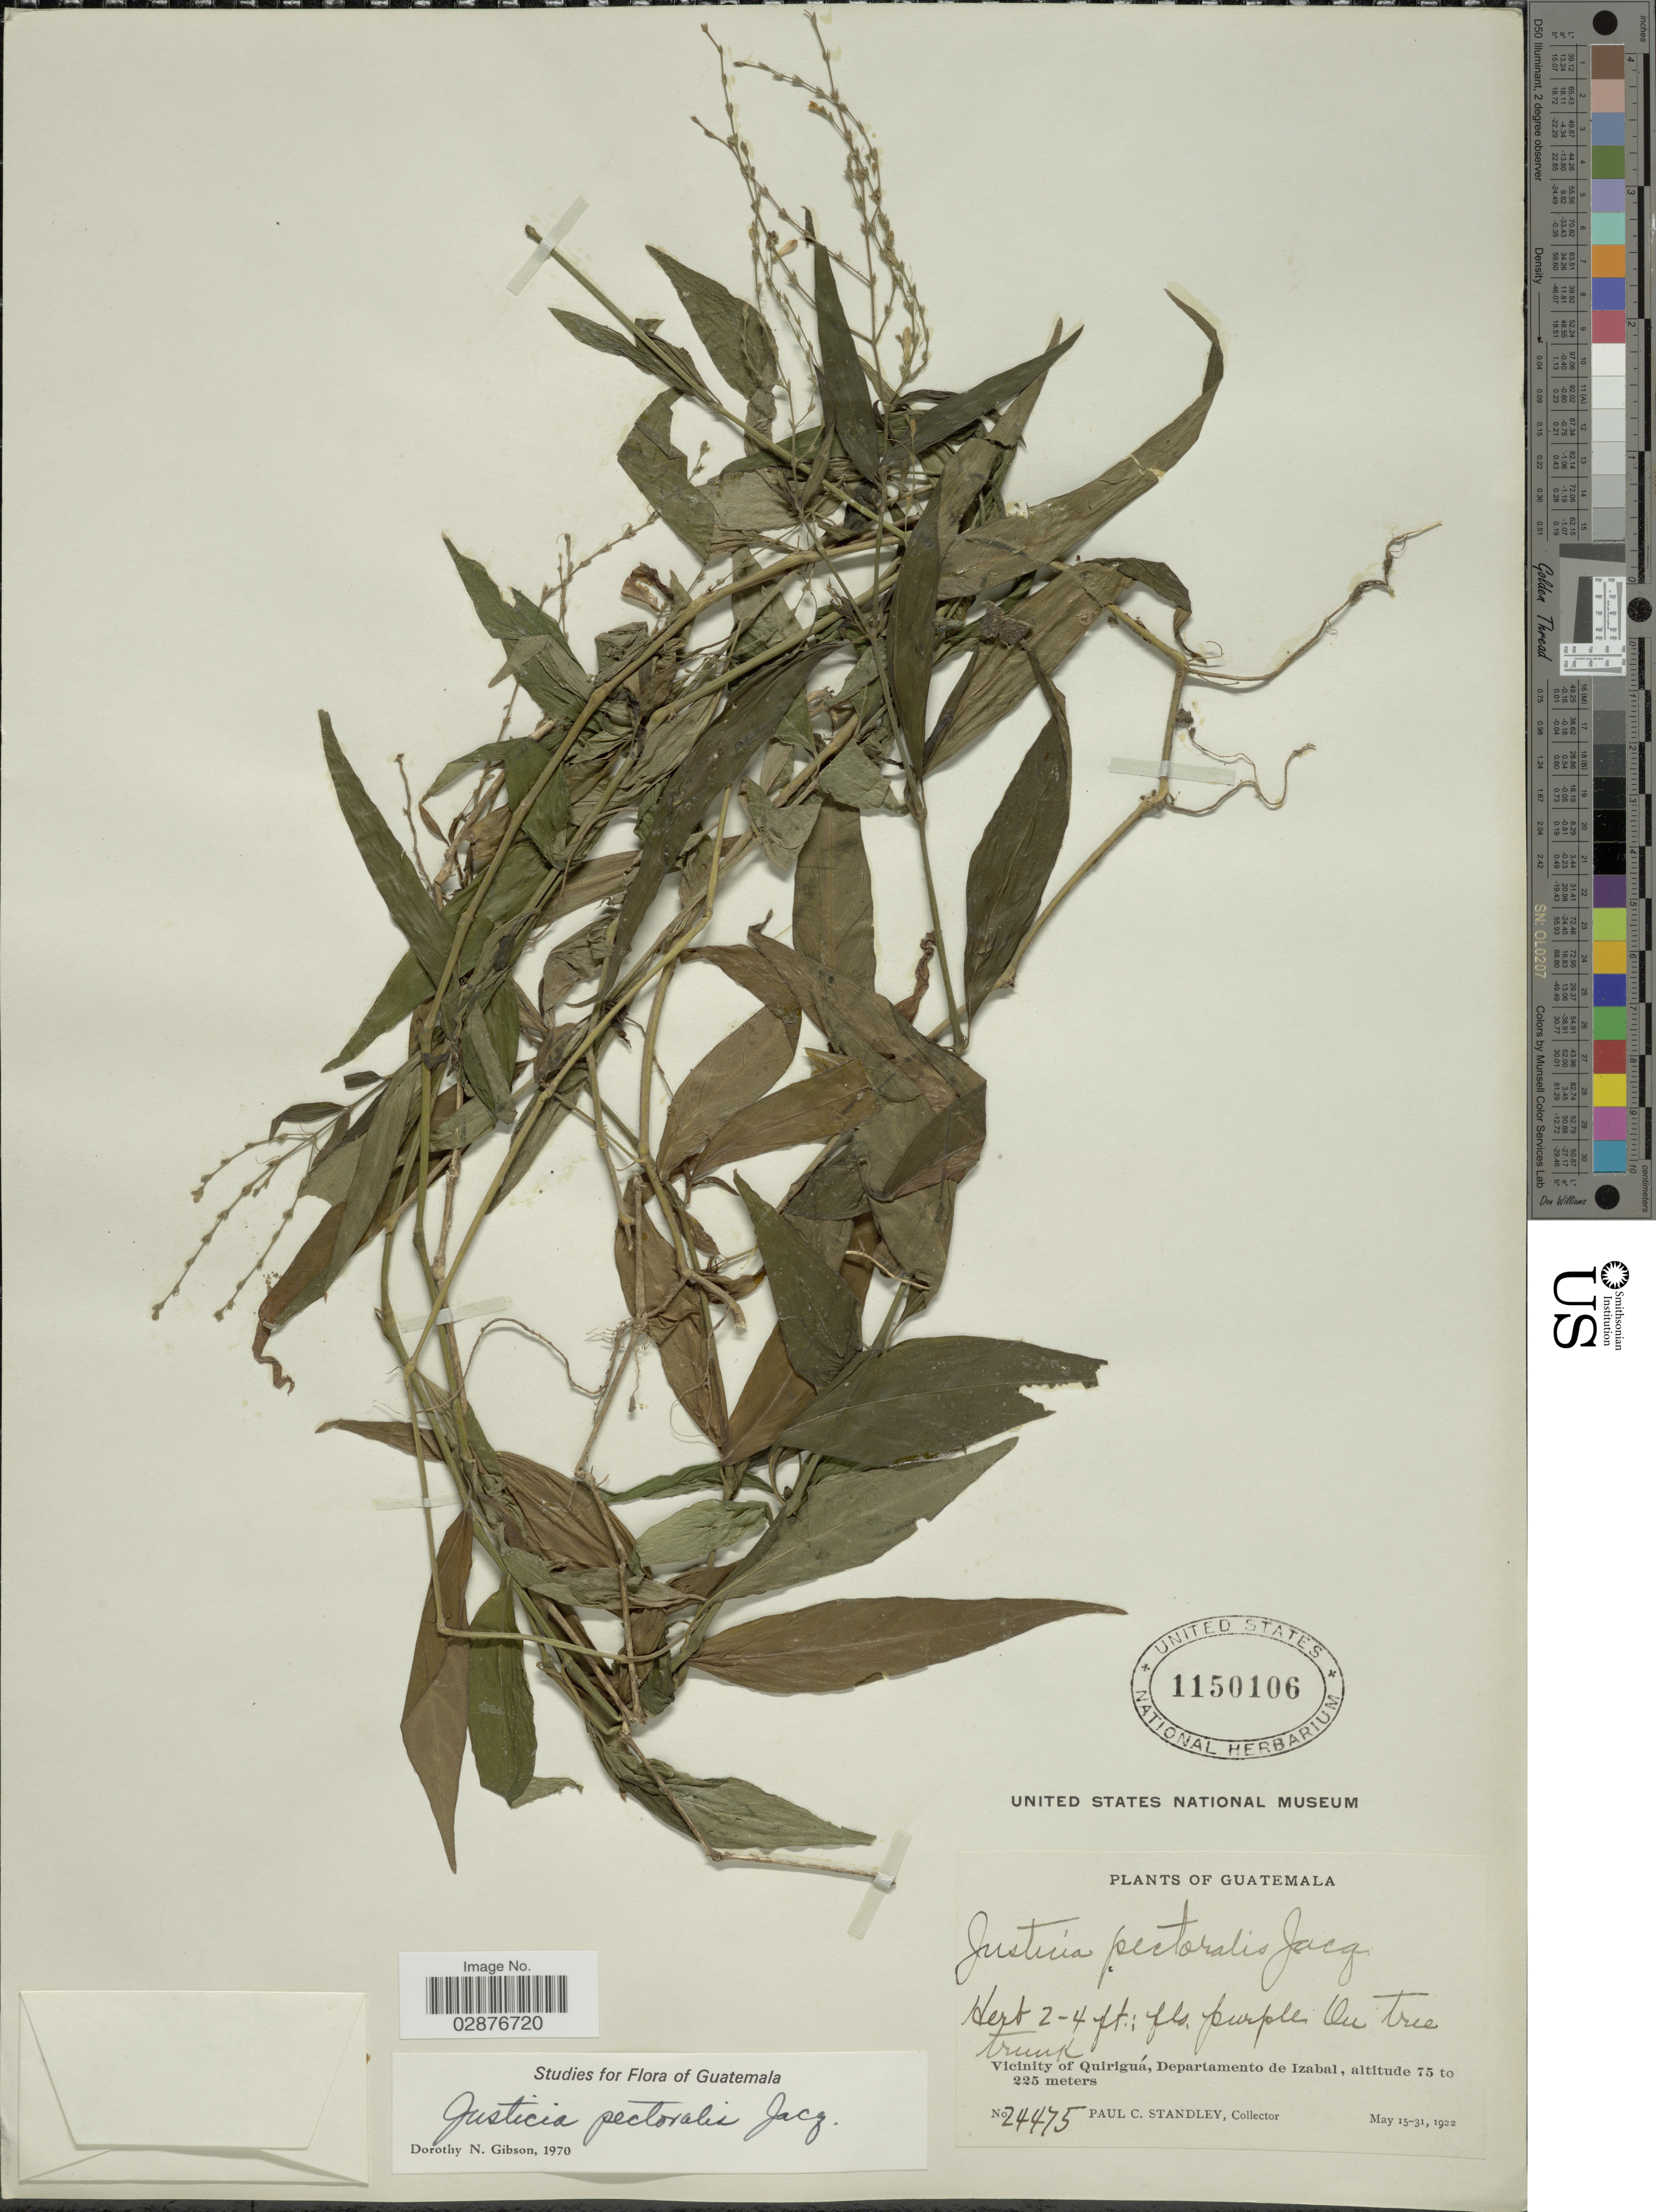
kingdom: Plantae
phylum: Tracheophyta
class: Magnoliopsida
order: Lamiales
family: Acanthaceae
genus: Justicia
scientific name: Justicia pectoralis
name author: Jacq.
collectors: P. C. Standley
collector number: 24475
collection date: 1922-05-15/1922-05-31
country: Guatemala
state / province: Izabal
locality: Vicinity of Quirigúa, Departamento de Izabal.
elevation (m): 75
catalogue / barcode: US 1150106